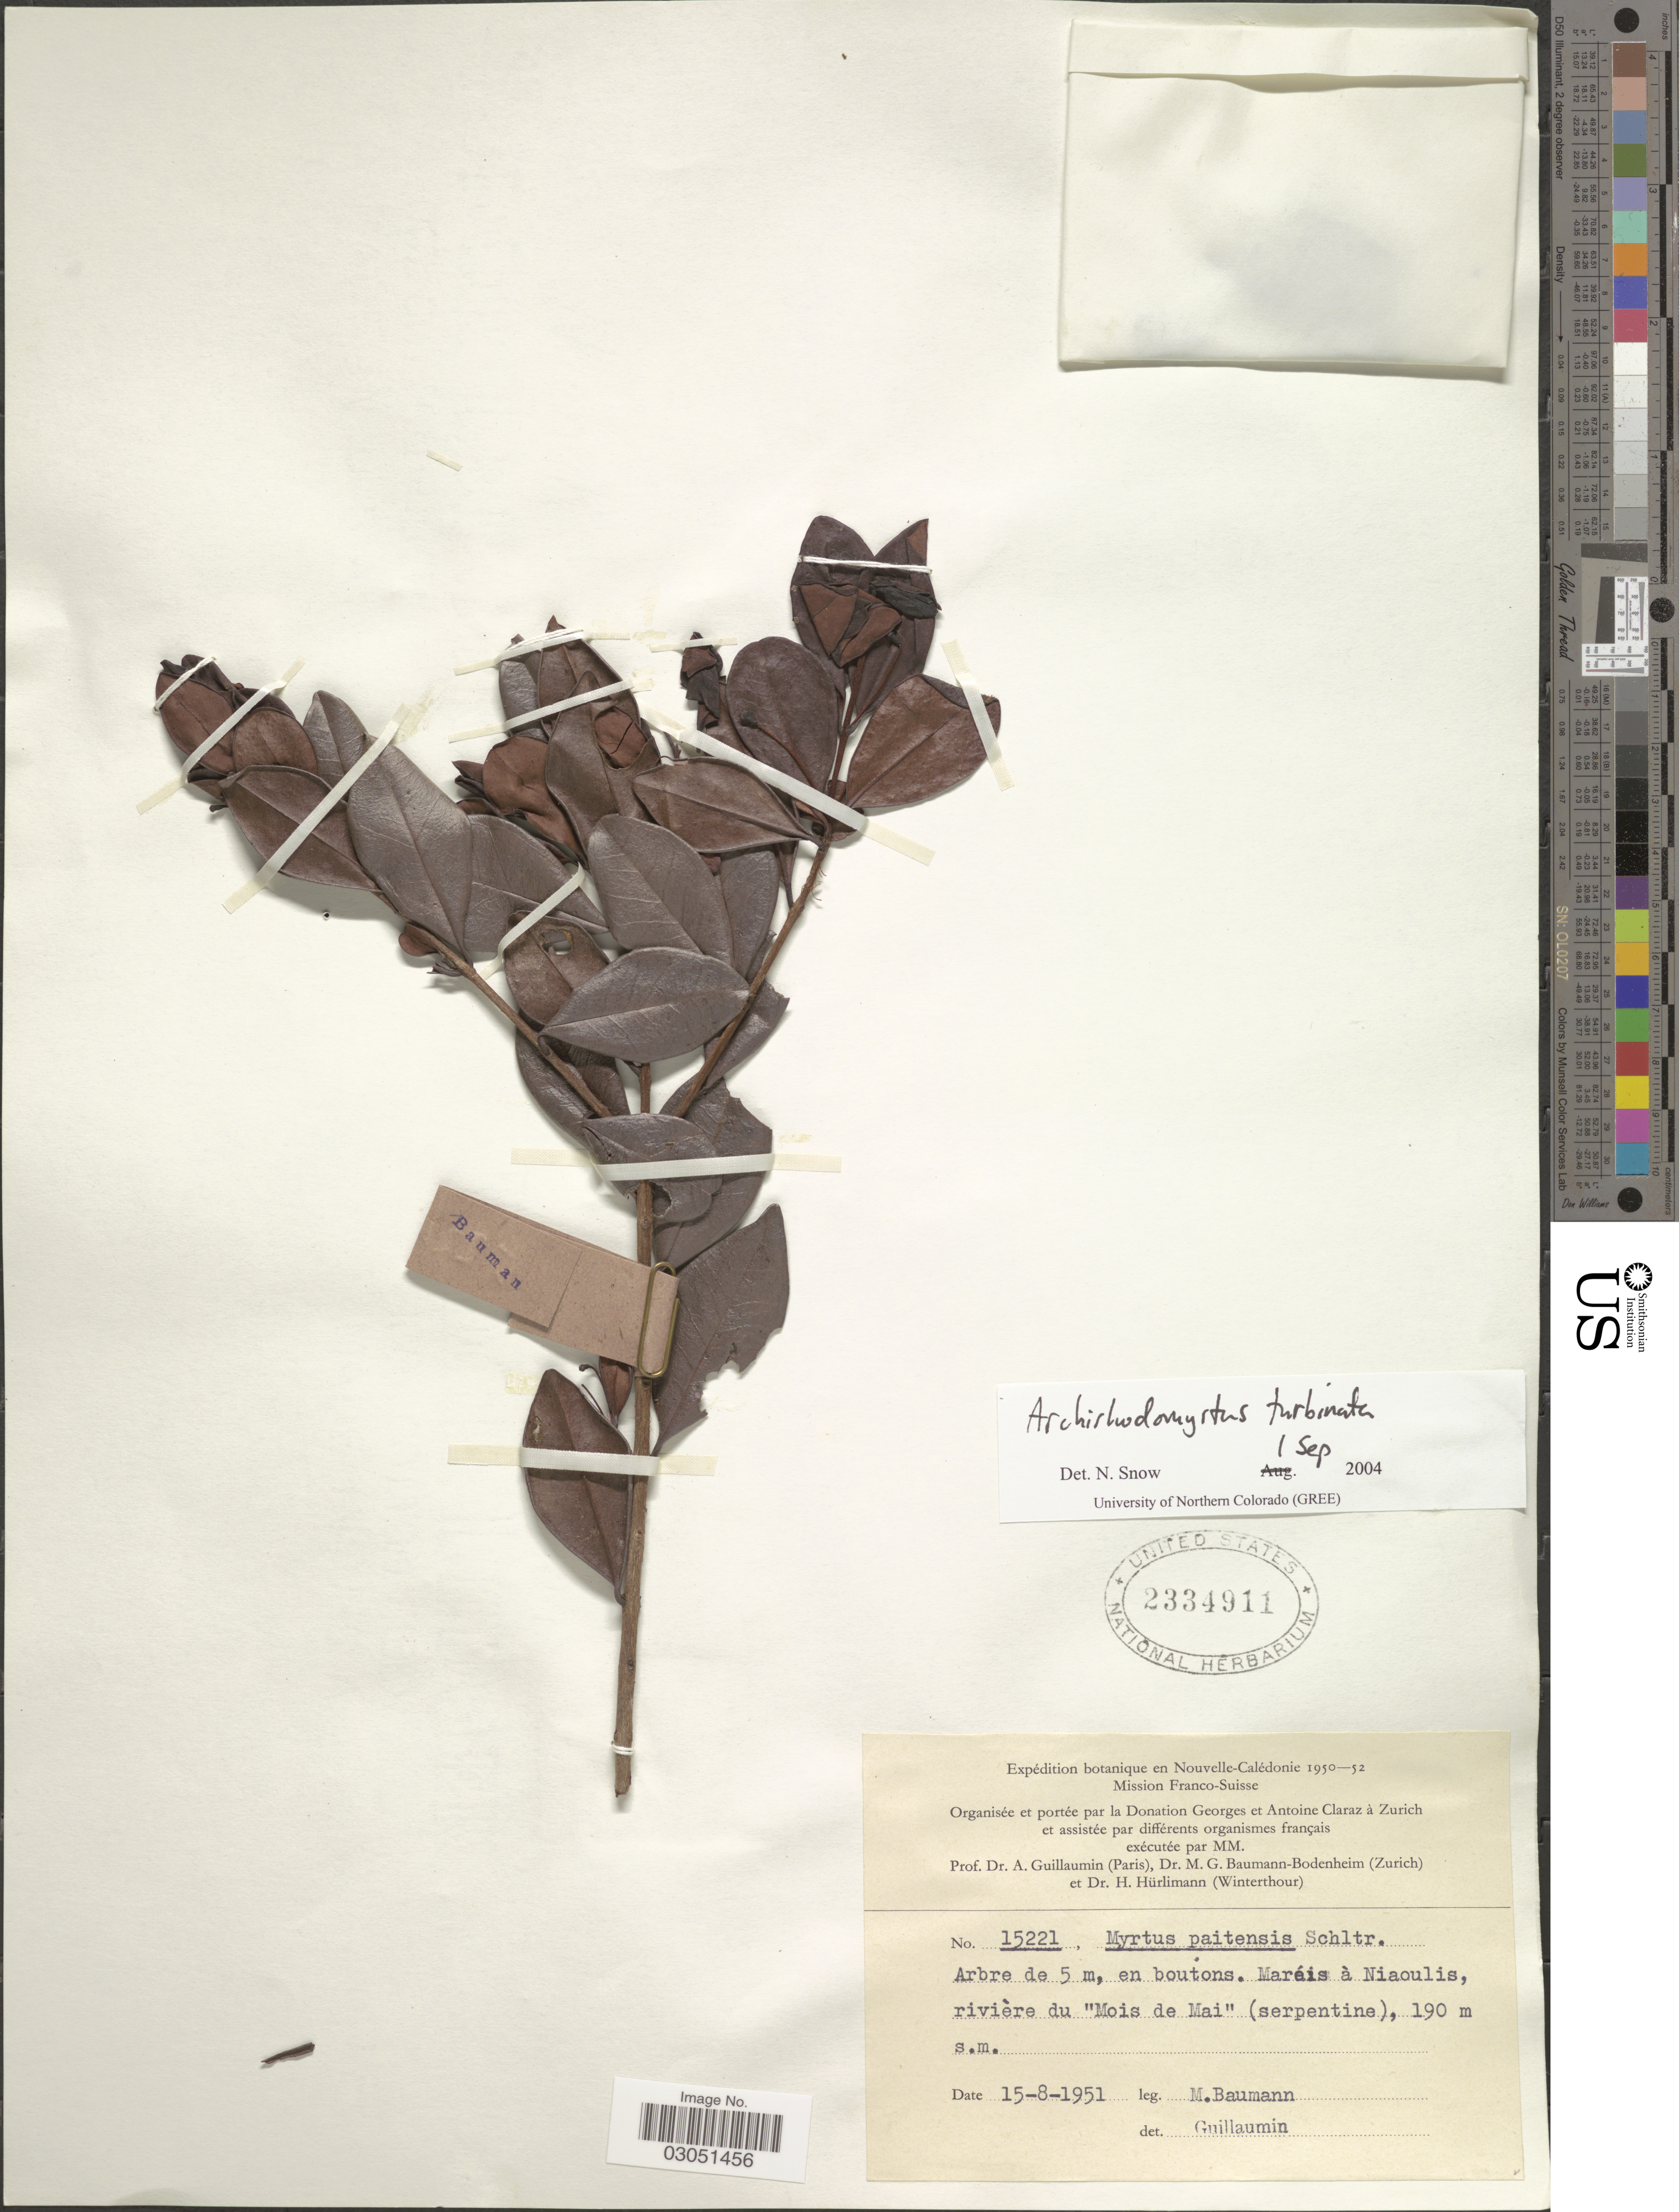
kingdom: Plantae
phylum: Tracheophyta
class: Magnoliopsida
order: Myrtales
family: Myrtaceae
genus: Archirhodomyrtus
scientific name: Archirhodomyrtus turbinata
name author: (Schltr.) Burret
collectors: M. Baumann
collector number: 15221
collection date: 1951-08-15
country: New Caledonia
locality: Nouvelle-Calédonie, Maráis à Niaoulis, rivière du "Mois de Mai" (serpentine).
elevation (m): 190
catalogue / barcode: US 2334911